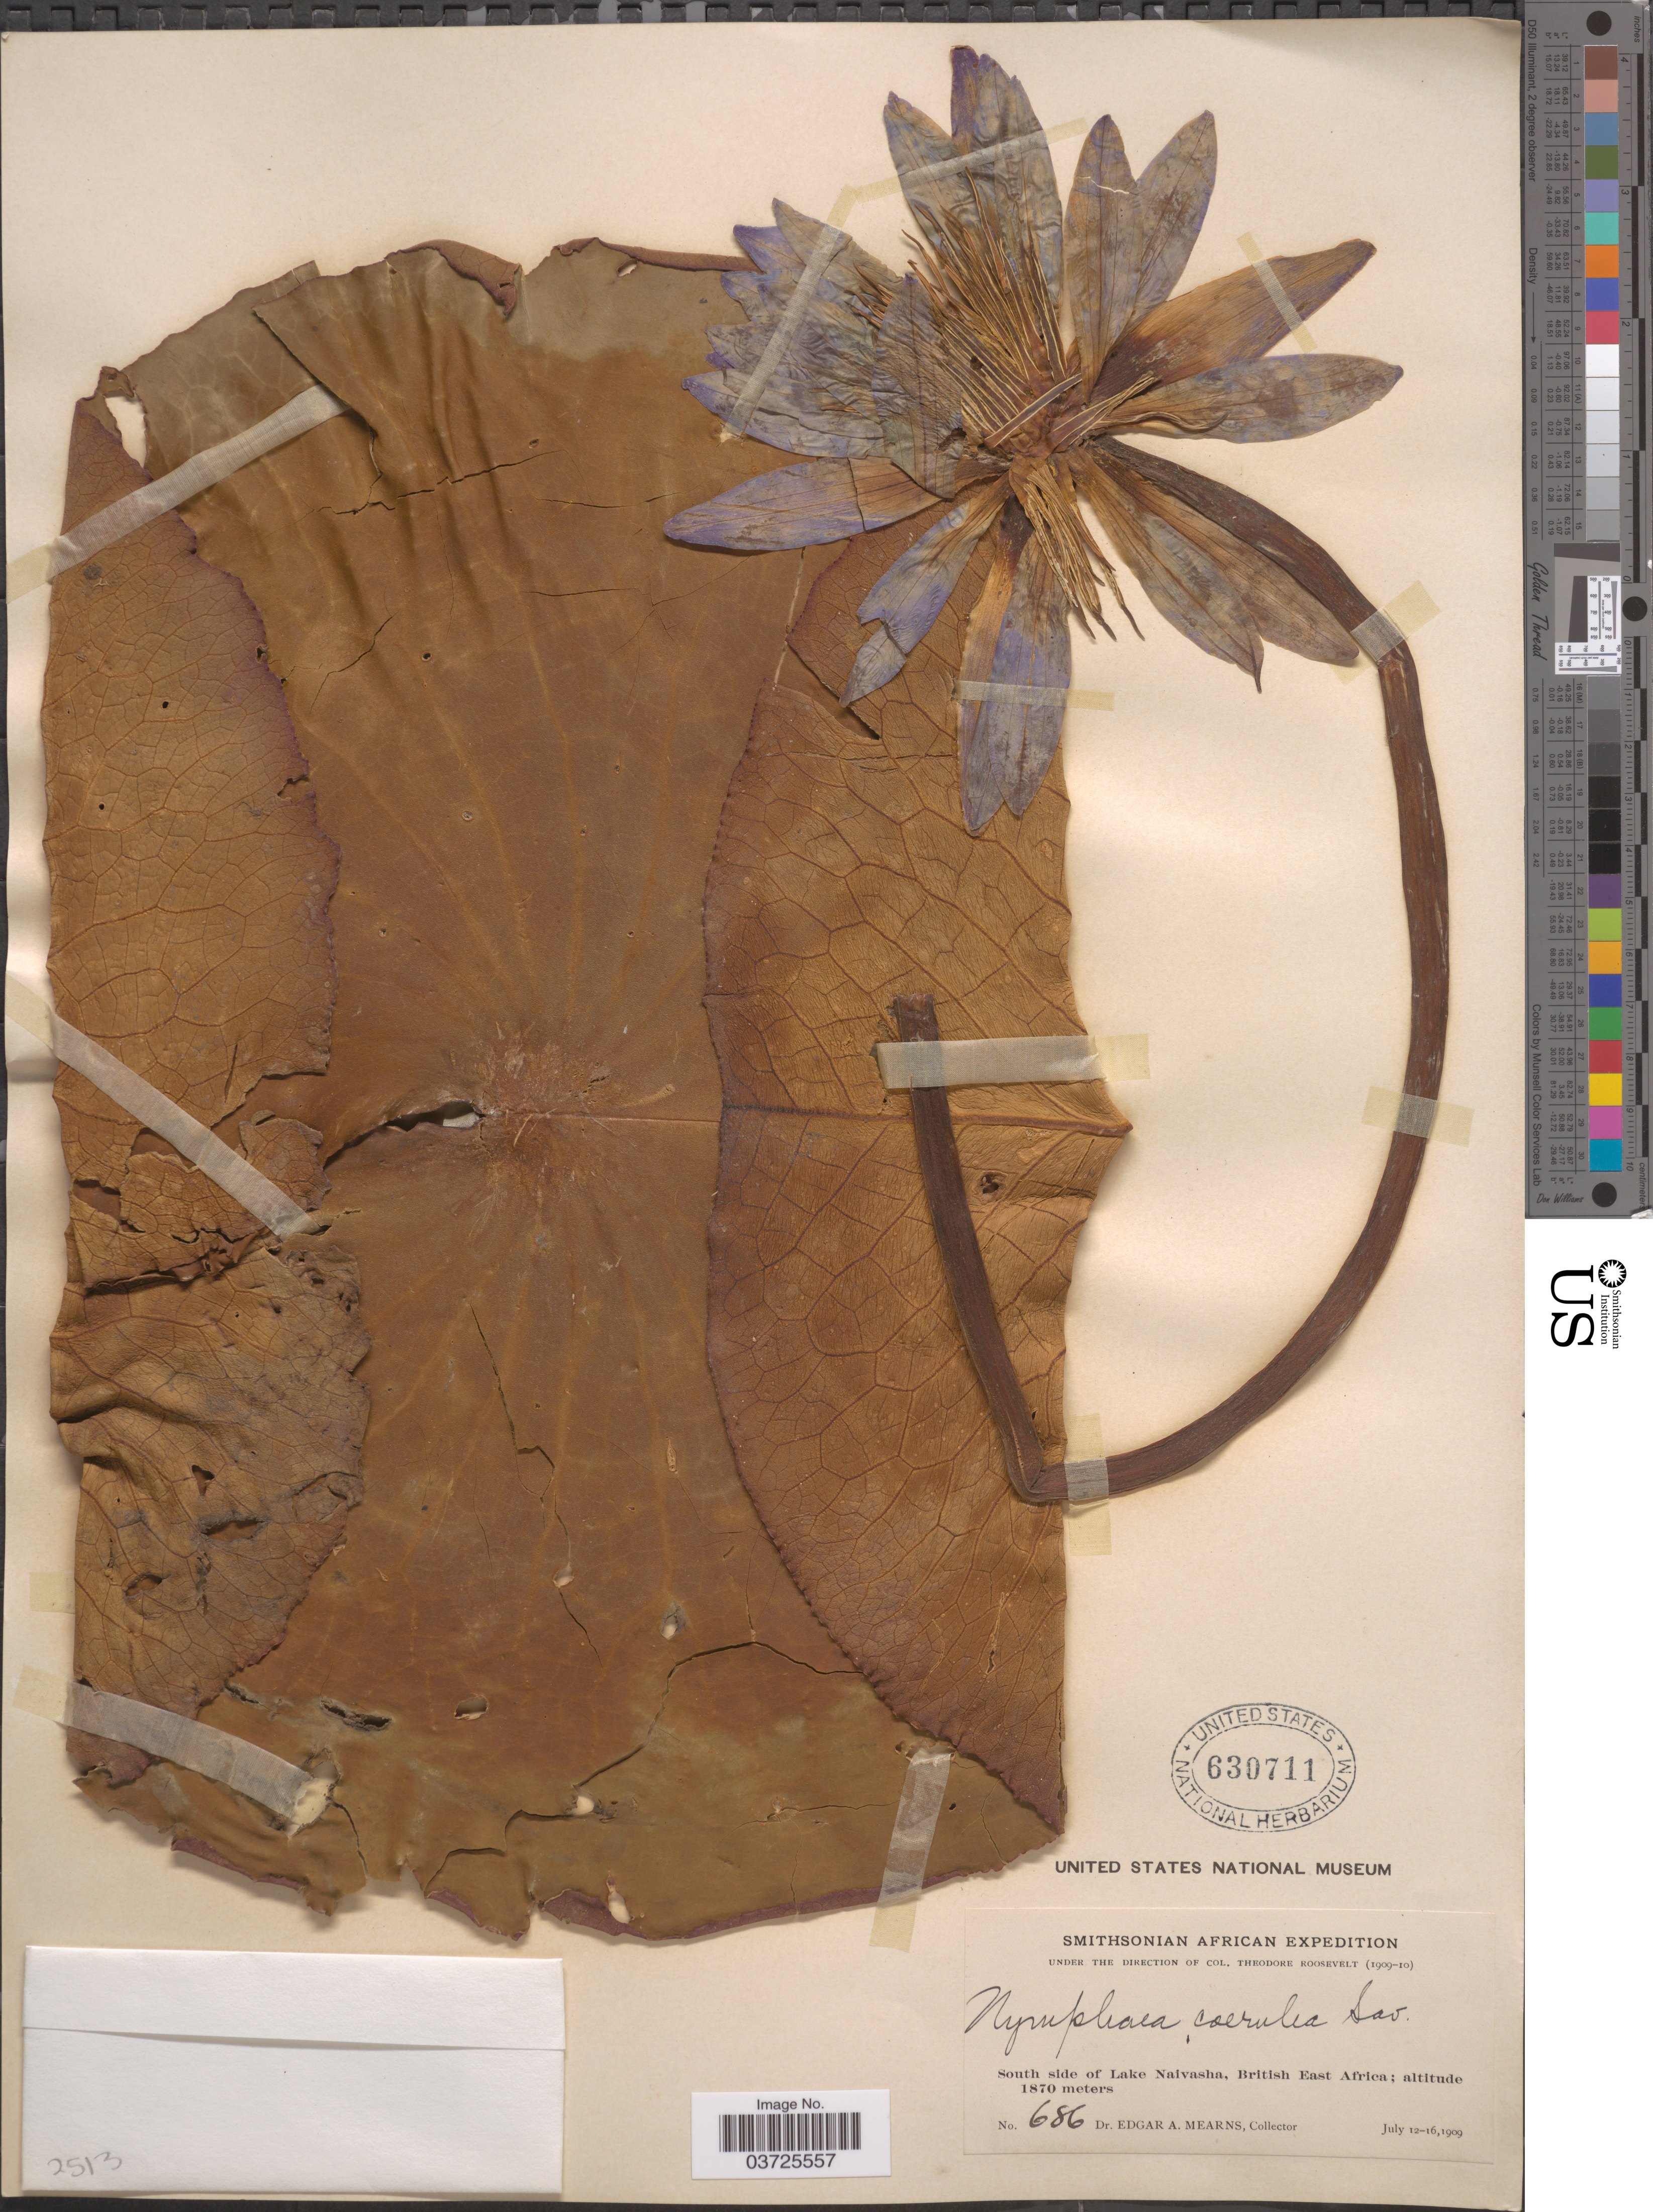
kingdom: Plantae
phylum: Tracheophyta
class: Magnoliopsida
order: Nymphaeales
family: Nymphaeaceae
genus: Nymphaea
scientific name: Nymphaea caerulea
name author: Savigny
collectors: E. A. Mearns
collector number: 686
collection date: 1909-07-12/1909-07-16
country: Kenya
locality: South side of Lake Naivasha, British East Africa.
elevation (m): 1870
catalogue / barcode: US 630711